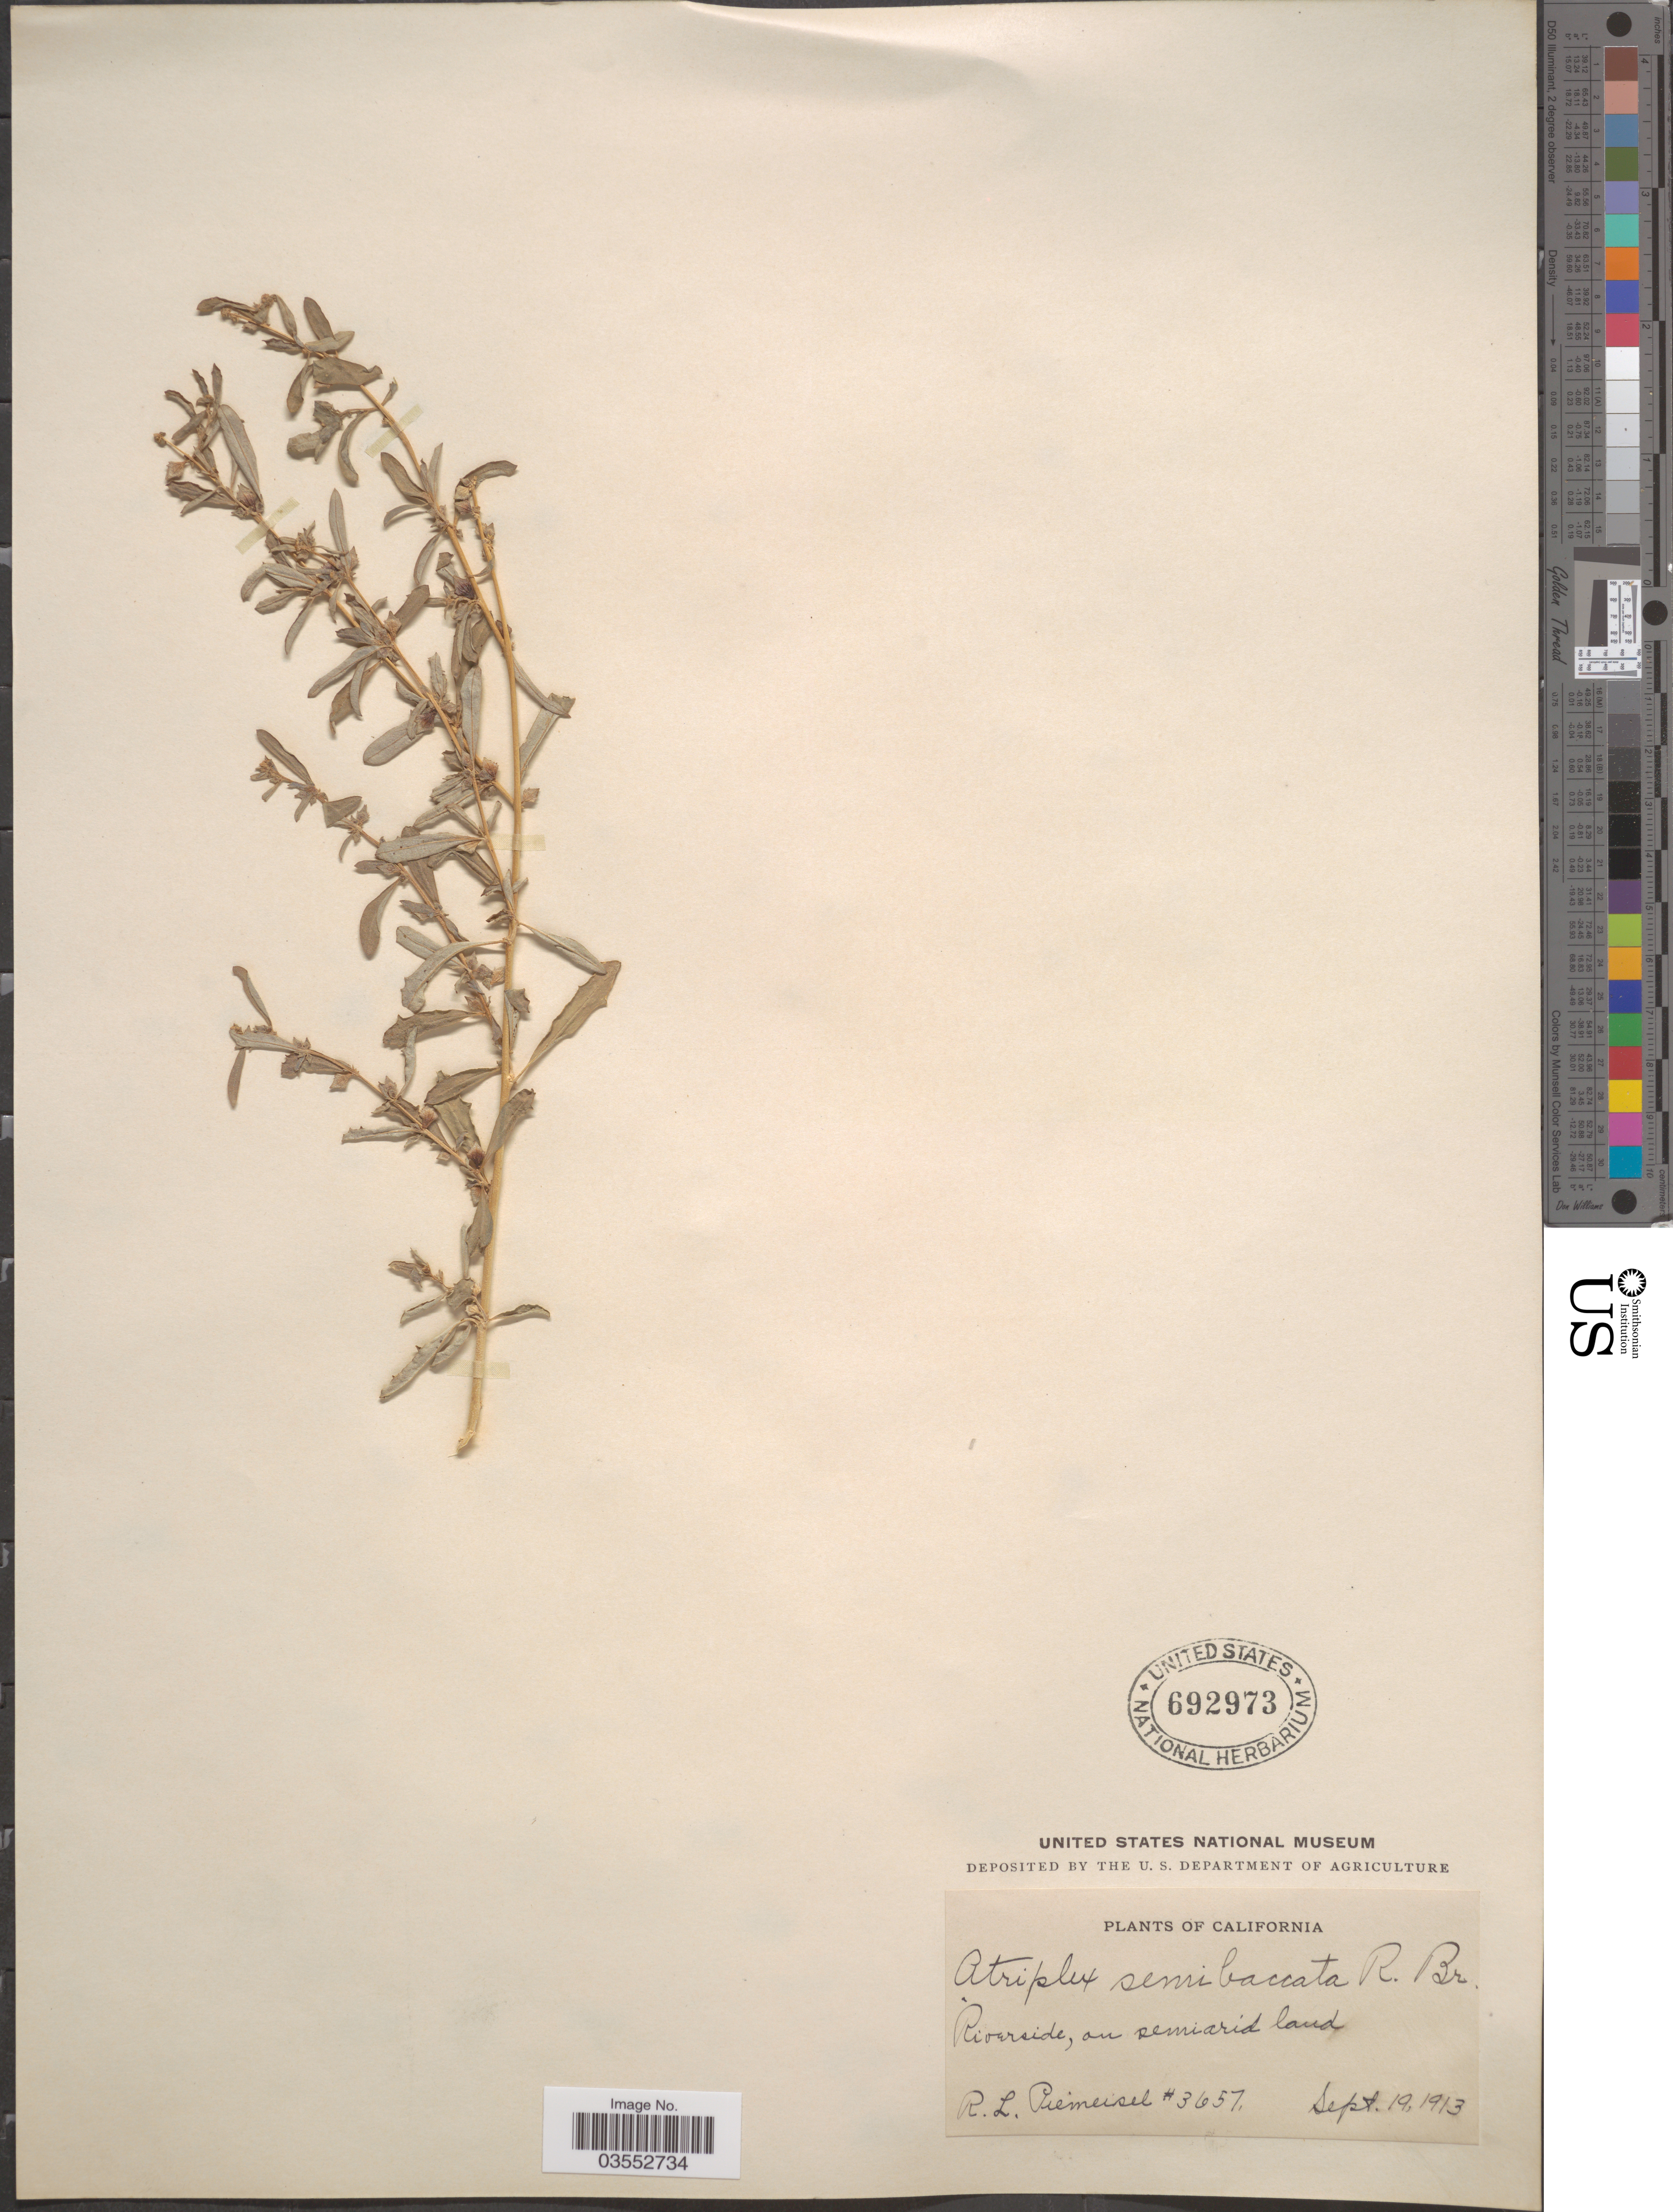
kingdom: Plantae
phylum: Tracheophyta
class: Magnoliopsida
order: Caryophyllales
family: Amaranthaceae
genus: Atriplex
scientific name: Atriplex semibaccata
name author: R. Br.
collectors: R. L. Piemeisel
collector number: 3657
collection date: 1913-09-19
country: United States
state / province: California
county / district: Riverside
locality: Riverside.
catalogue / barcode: US 692973